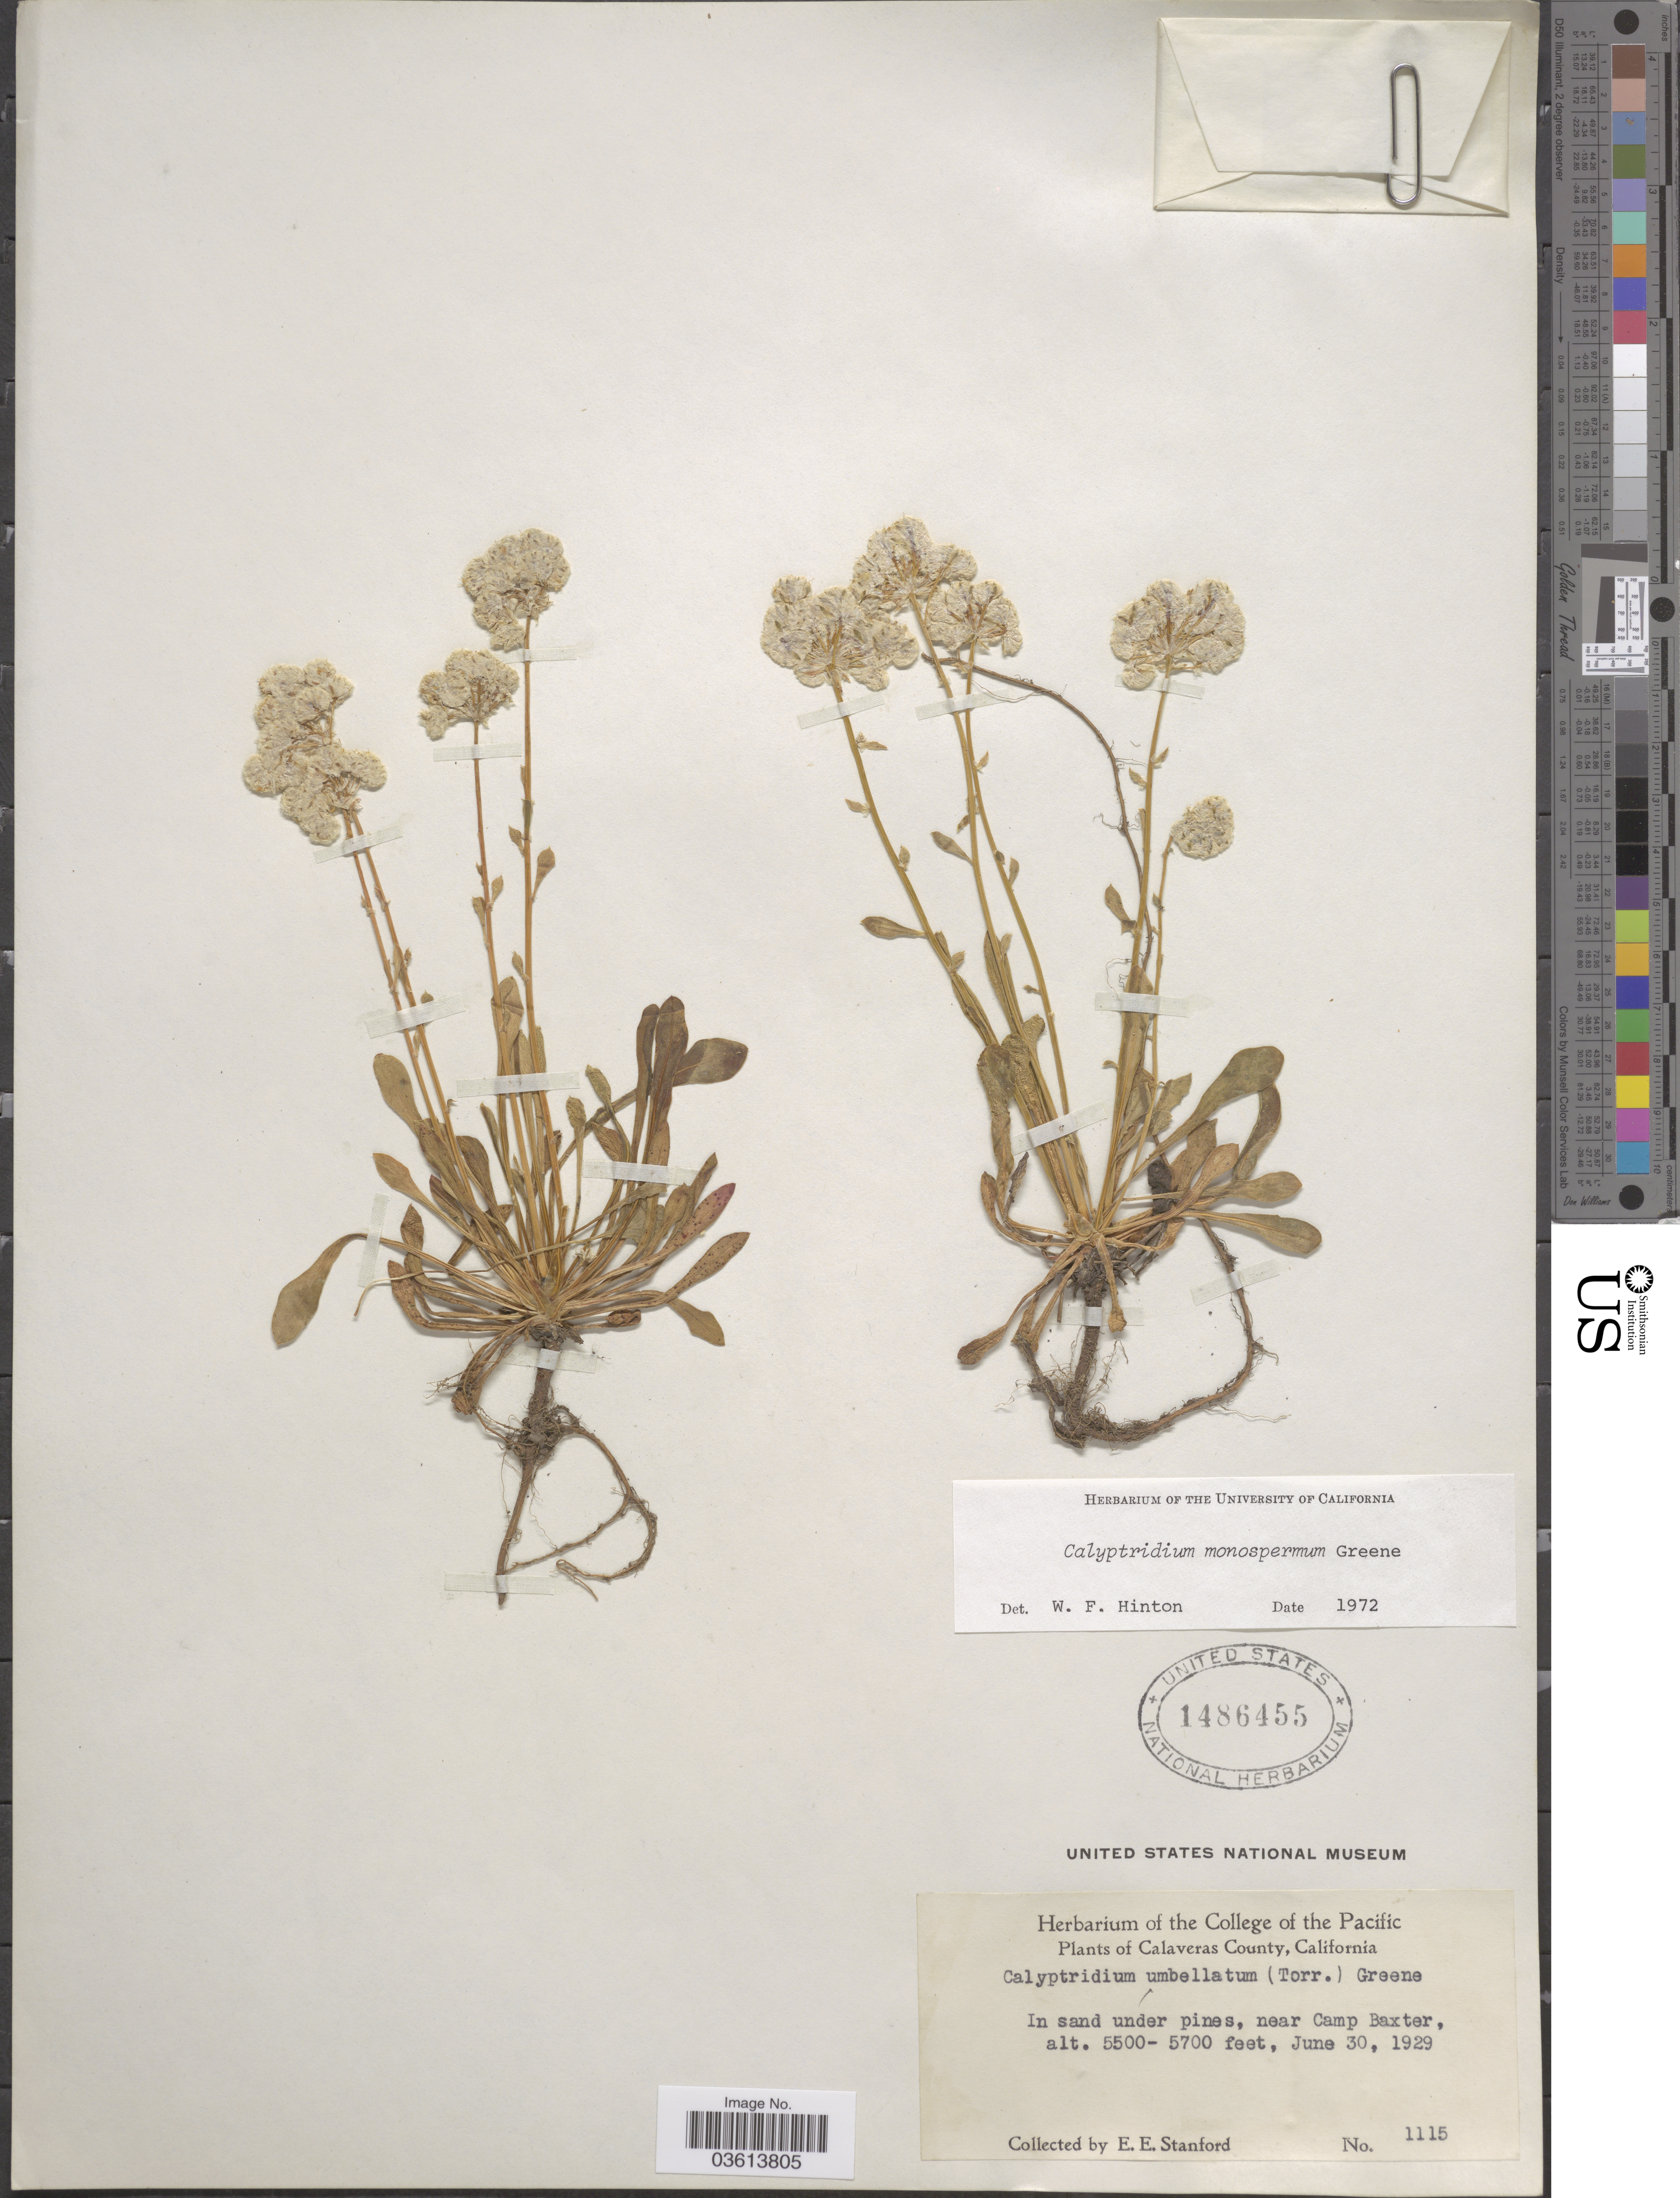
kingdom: Plantae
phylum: Tracheophyta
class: Magnoliopsida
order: Caryophyllales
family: Montiaceae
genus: Calyptridium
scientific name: Calyptridium monospermum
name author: Greene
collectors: E. Stanford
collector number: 1115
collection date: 1929-06-30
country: United States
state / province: California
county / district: Calaveras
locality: Calaveras County. Near Camp Baxter.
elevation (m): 1676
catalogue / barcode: US 1486455